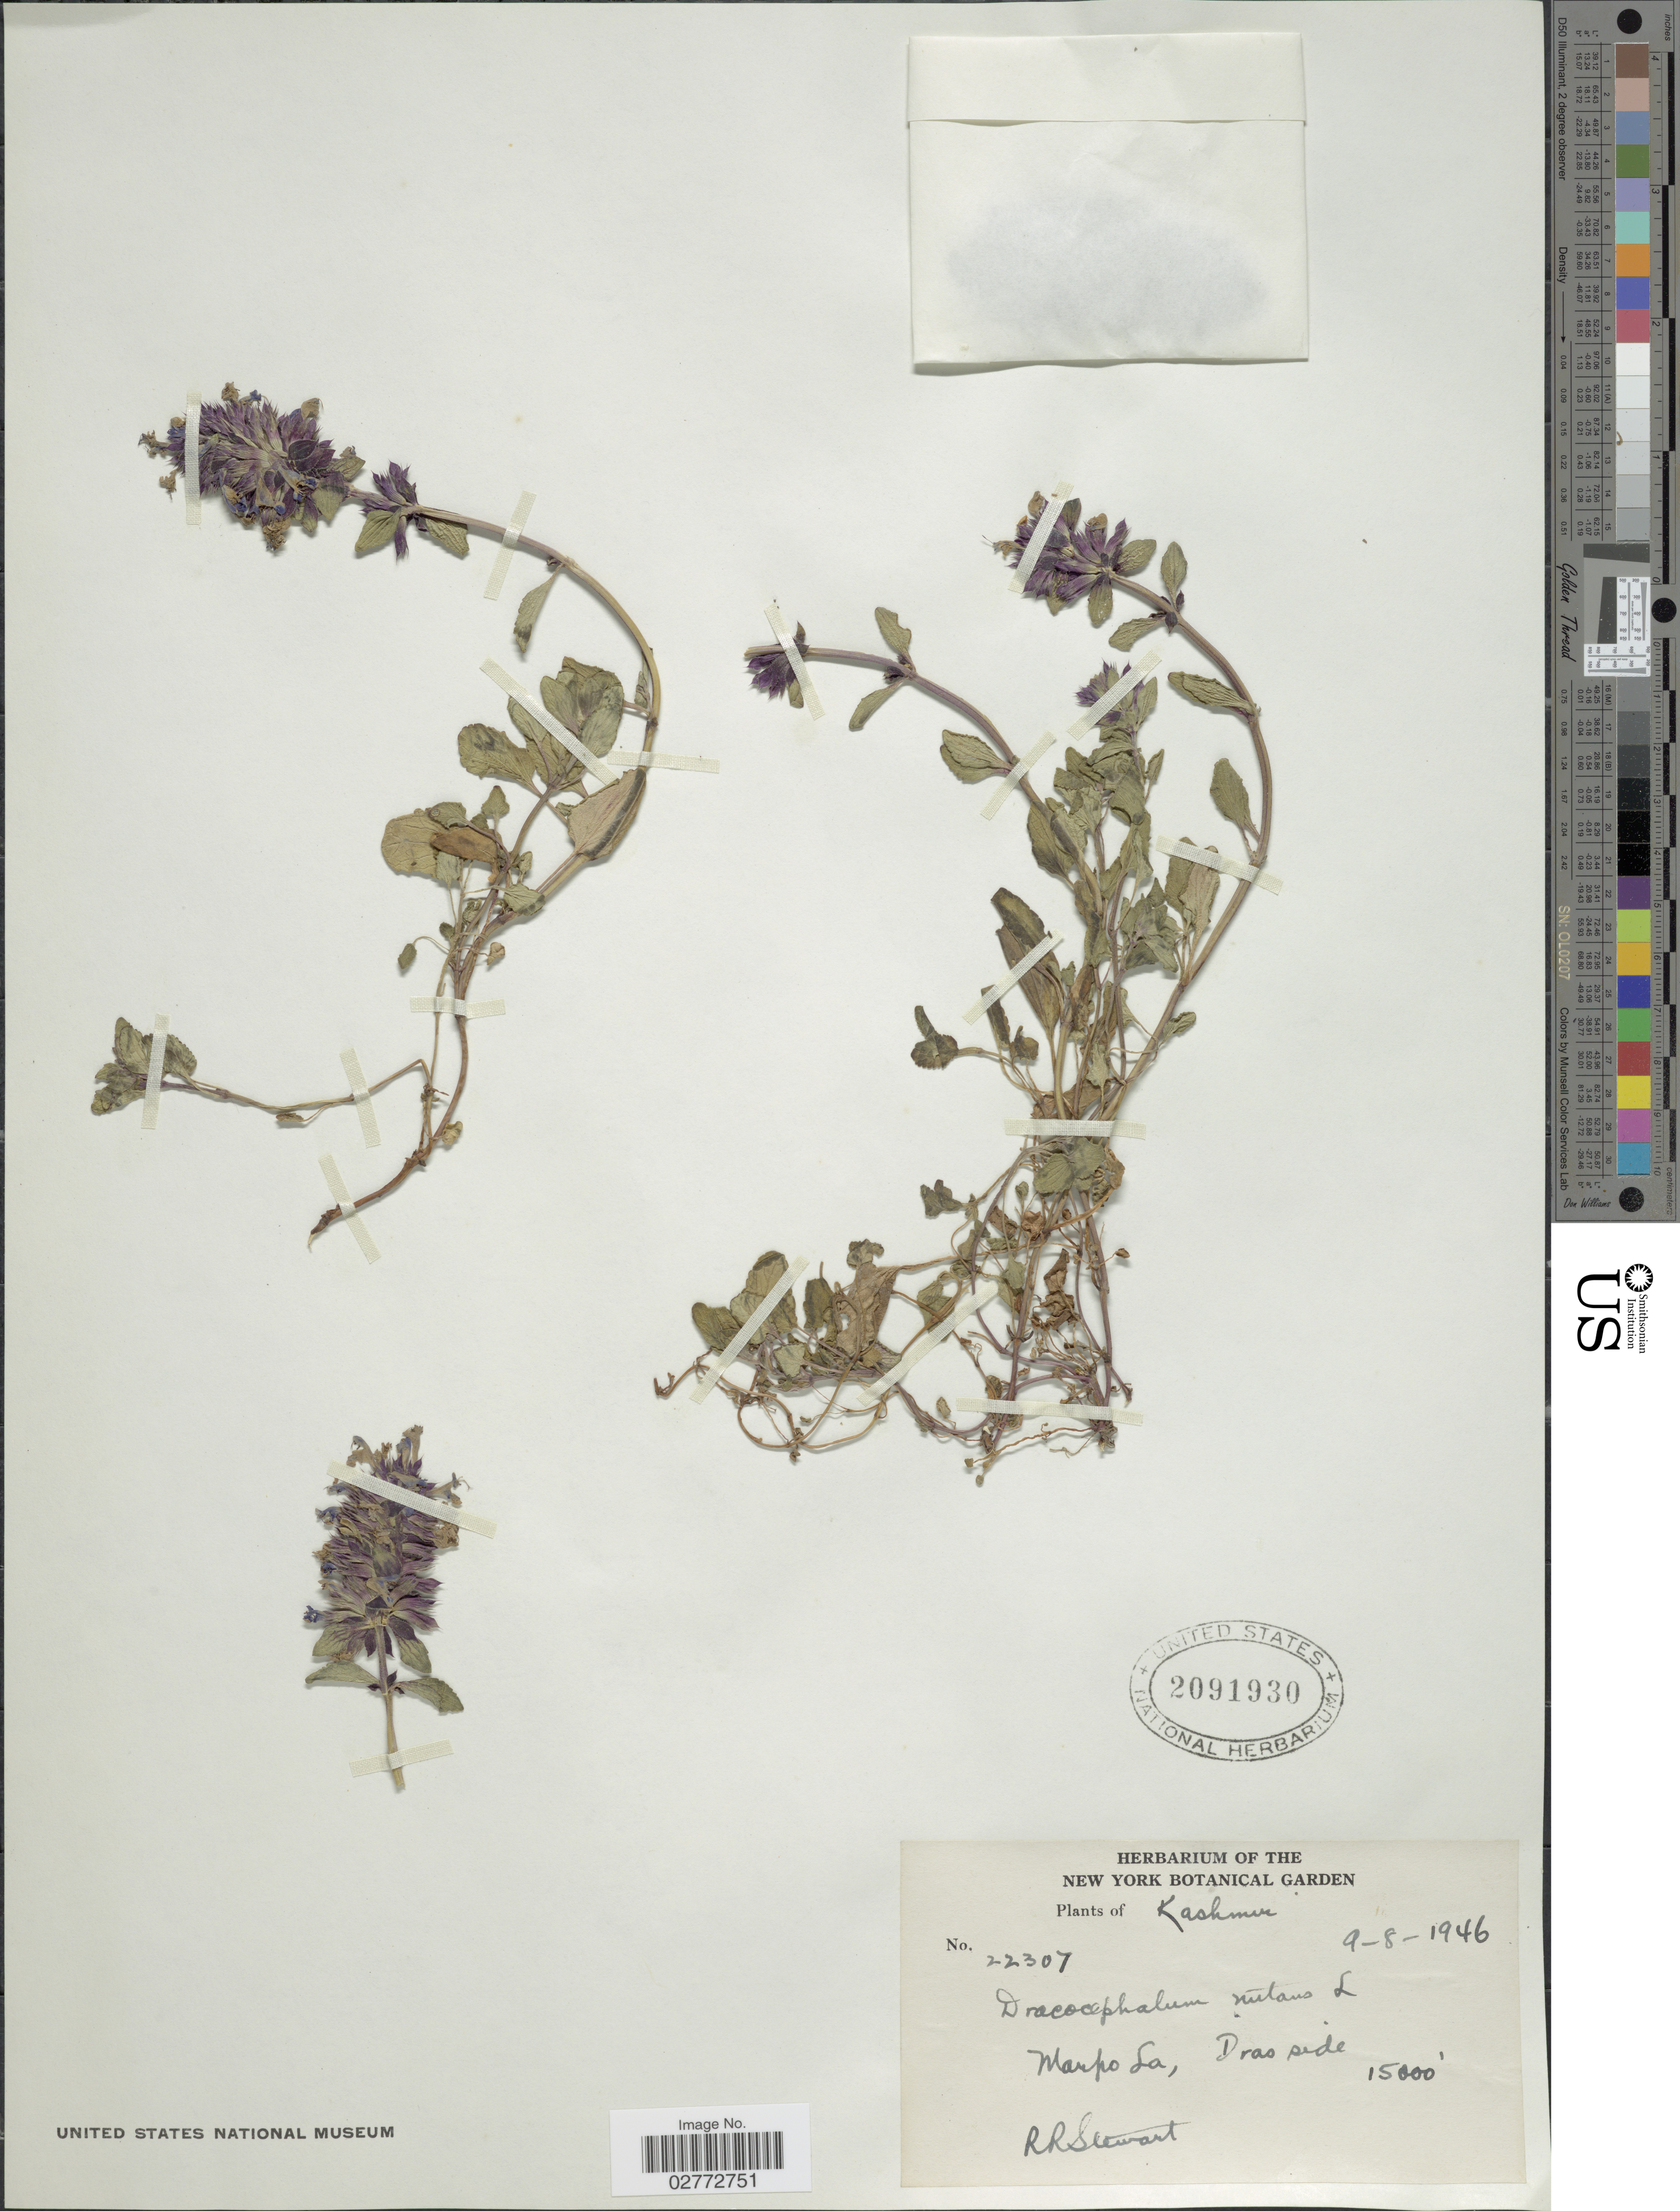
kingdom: Plantae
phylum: Tracheophyta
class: Magnoliopsida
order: Lamiales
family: Lamiaceae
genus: Dracocephalum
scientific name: Dracocephalum nutans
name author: L.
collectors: R. R. Stewart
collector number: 22307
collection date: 1946-08-09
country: India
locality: Kashmir. Marpo La, Dras side.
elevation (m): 4572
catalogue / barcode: US 2091930